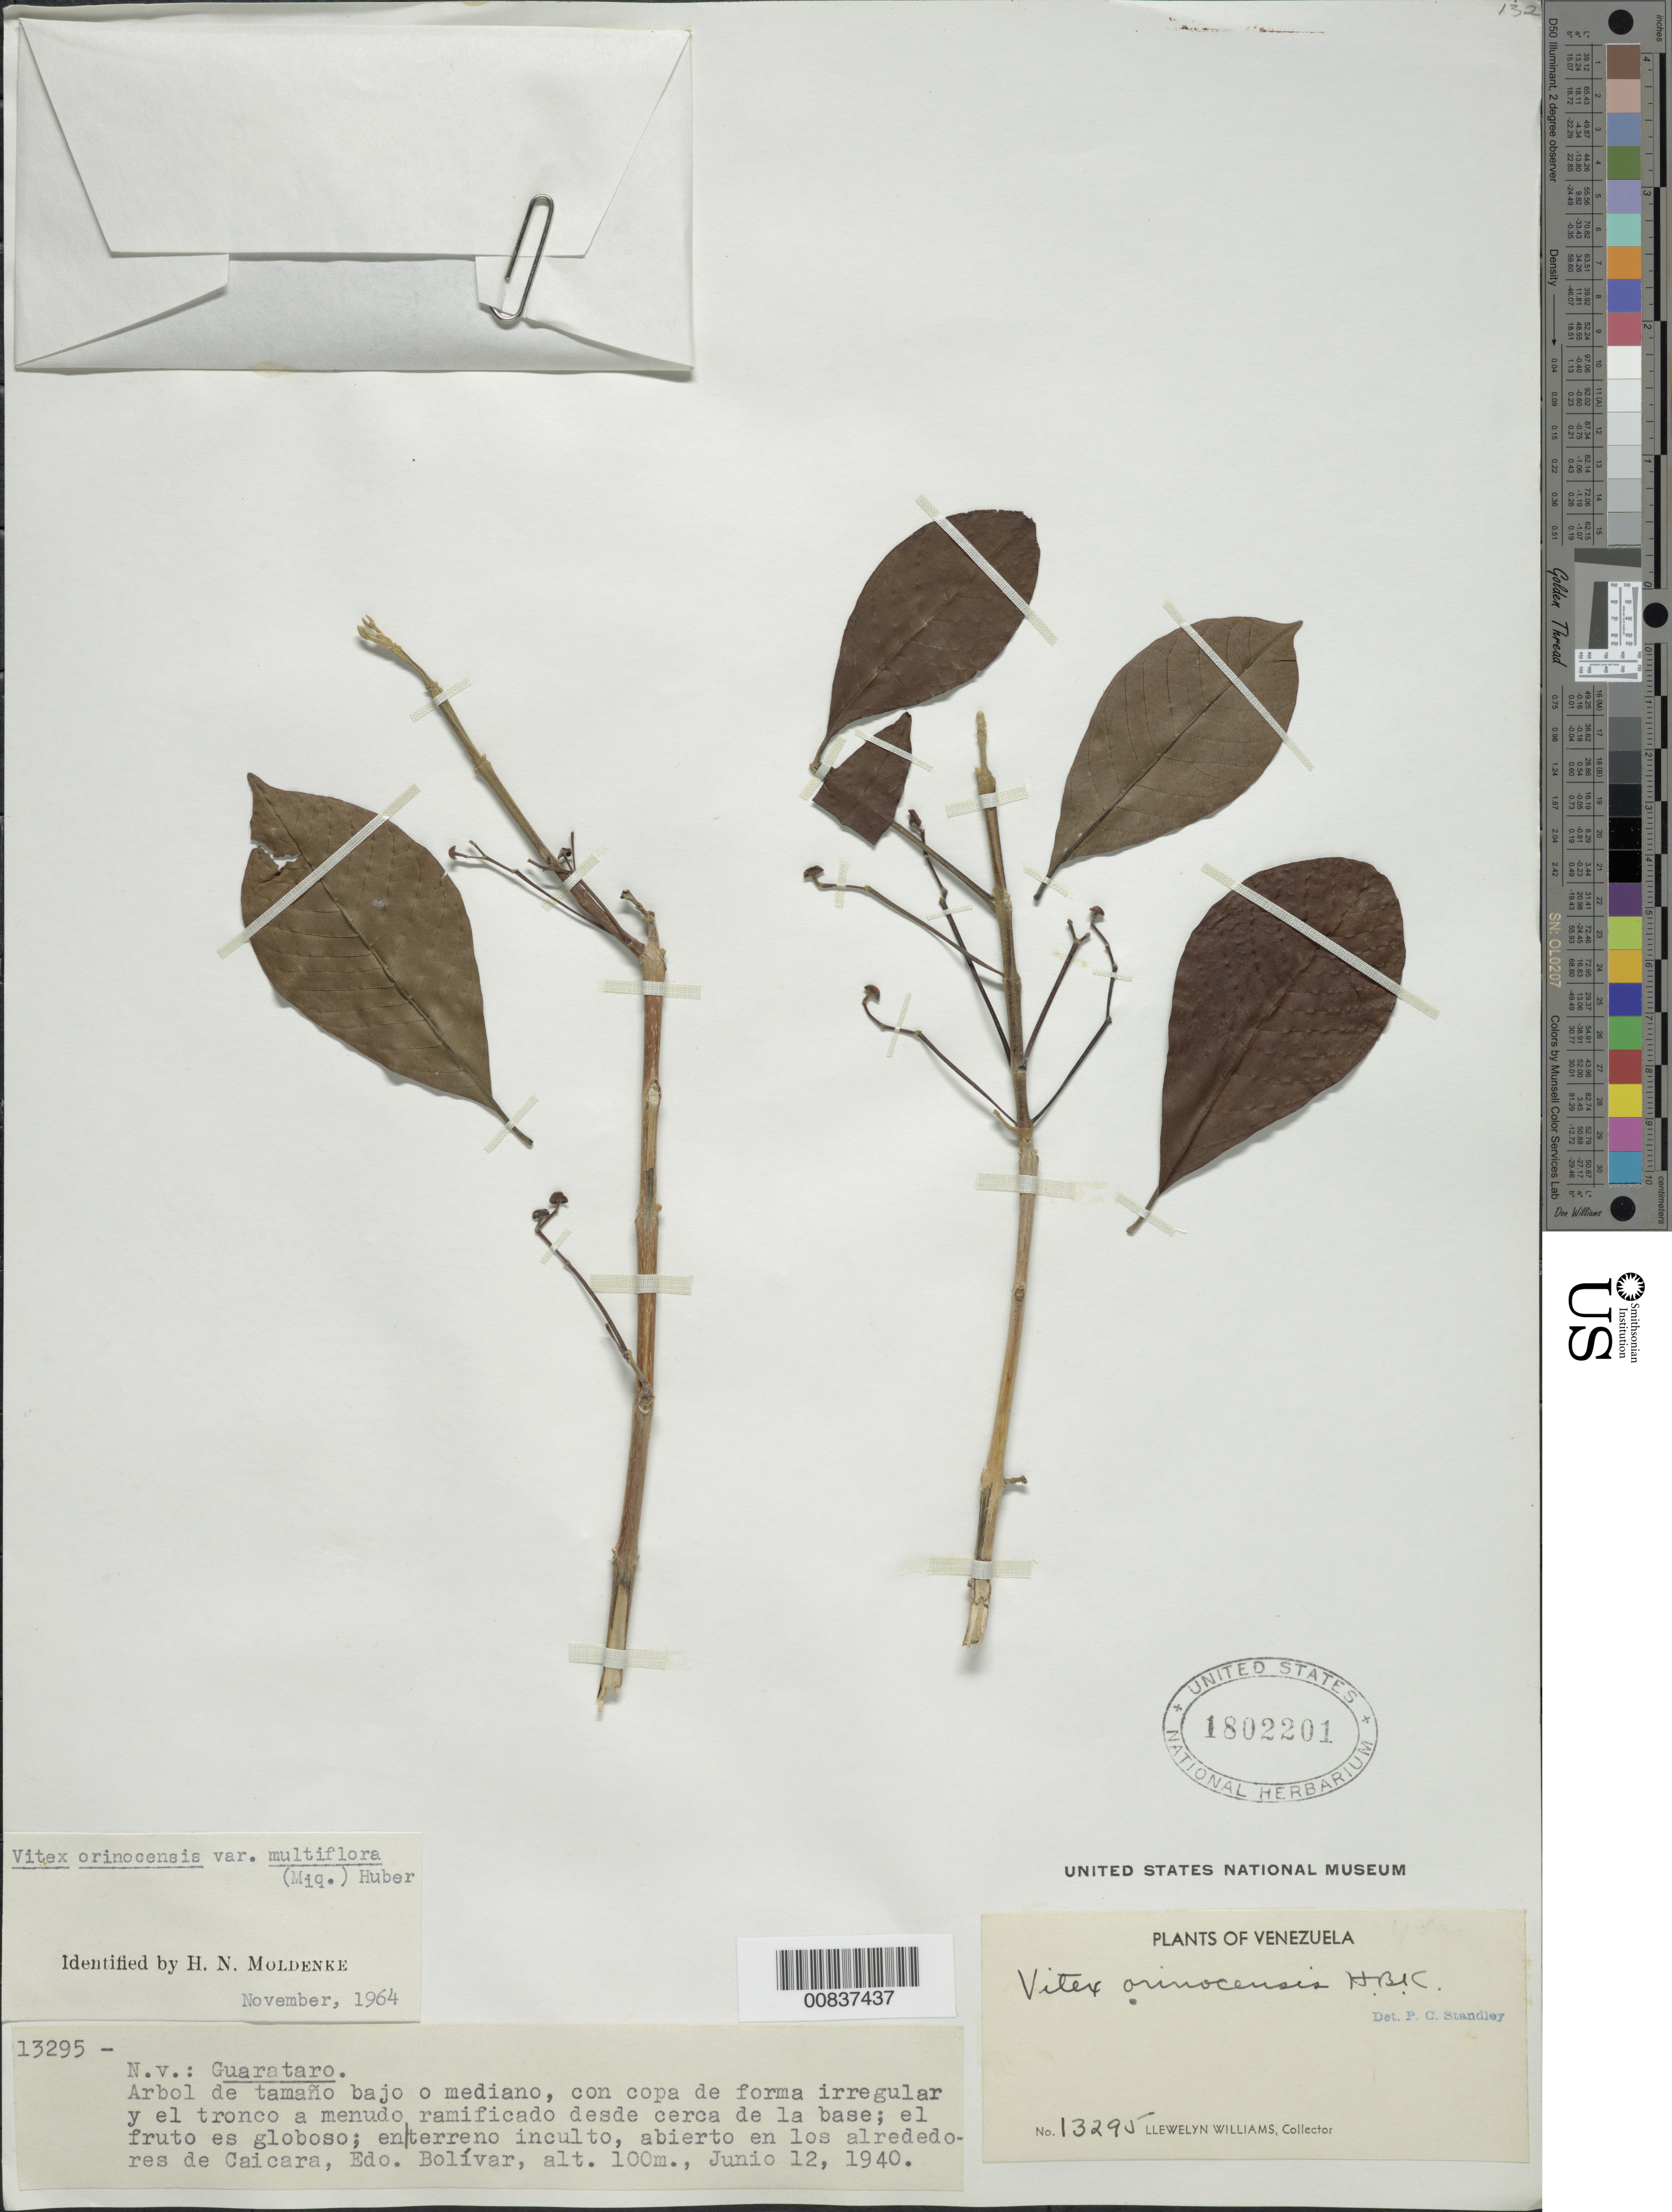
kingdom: Plantae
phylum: Tracheophyta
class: Magnoliopsida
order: Lamiales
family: Lamiaceae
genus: Vitex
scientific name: Vitex orinocensis var. multiflora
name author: (Miq.) Huber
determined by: Moldenke, H. N.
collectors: Ll. Williams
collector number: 13295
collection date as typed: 12-Jun-40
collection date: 1940-06-12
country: Venezuela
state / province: Bolívar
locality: Caicara, Medio Orinoco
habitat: Terreno inculto, abierto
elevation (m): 100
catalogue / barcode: US 1802201